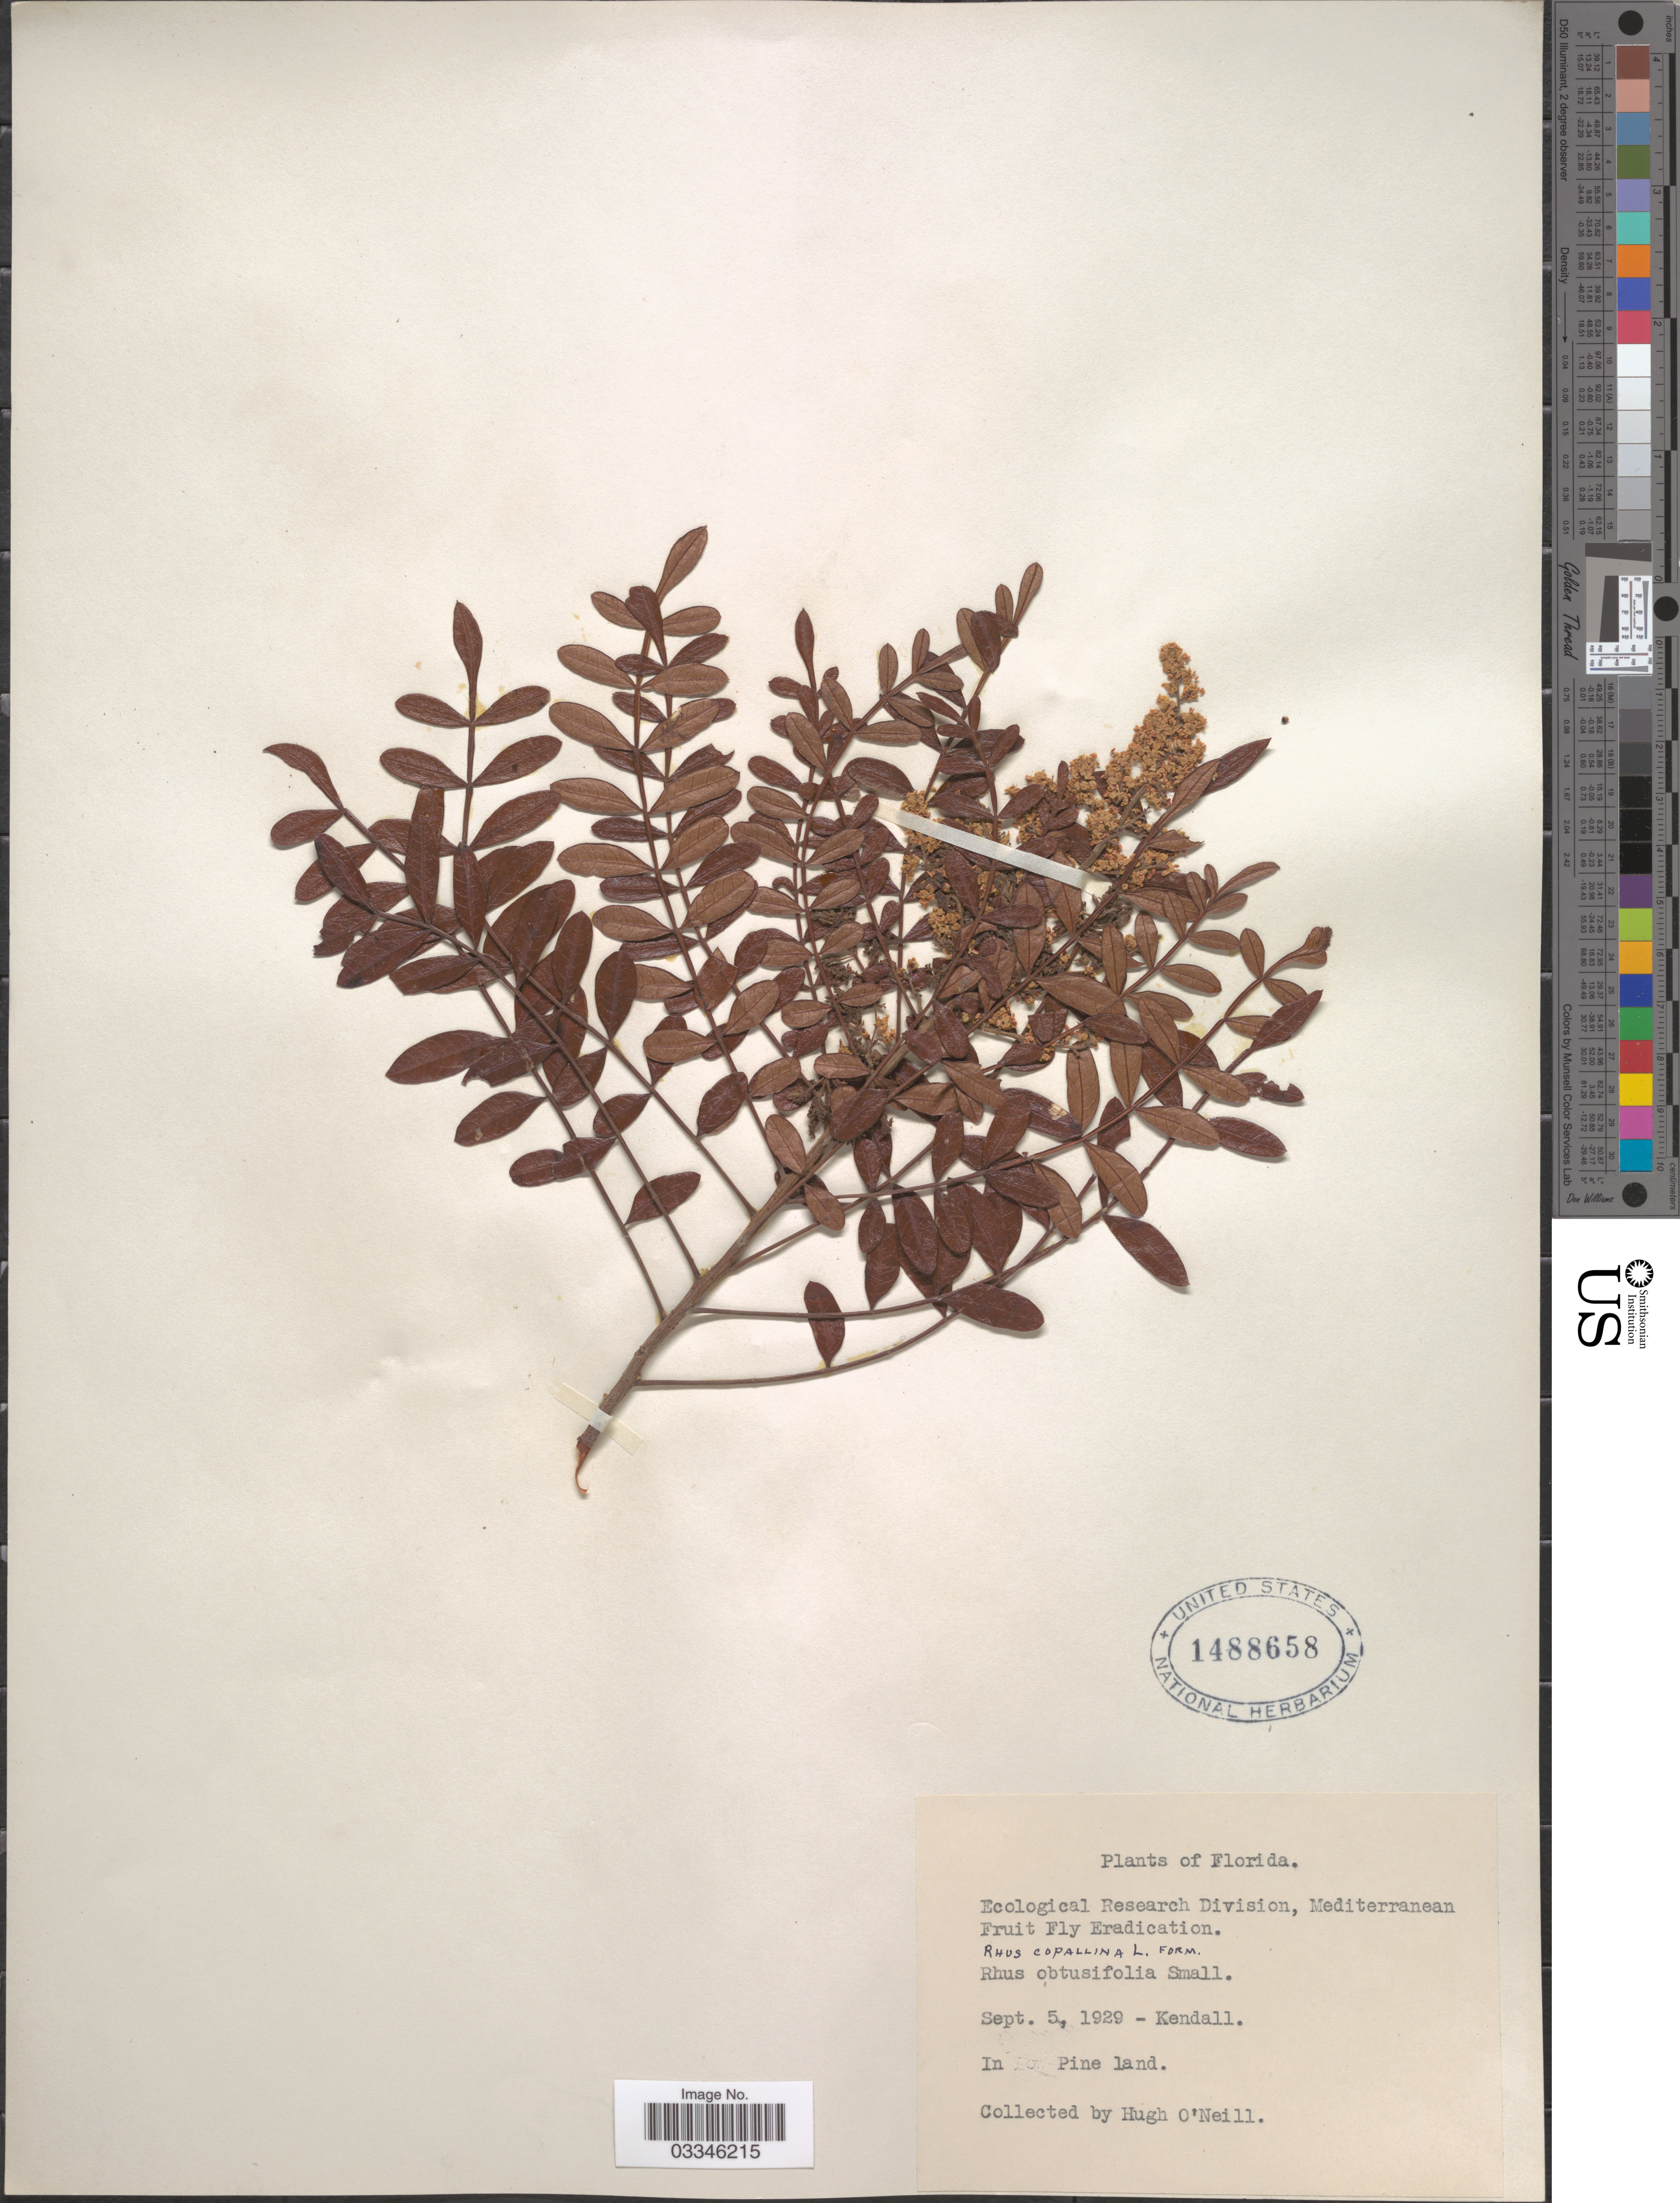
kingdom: Plantae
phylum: Tracheophyta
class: Magnoliopsida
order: Sapindales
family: Anacardiaceae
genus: Rhus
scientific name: Rhus leucantha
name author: Jacq.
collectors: H. O'Neill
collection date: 1929-09-05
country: United States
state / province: Florida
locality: Kendall.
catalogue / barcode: US 1488658